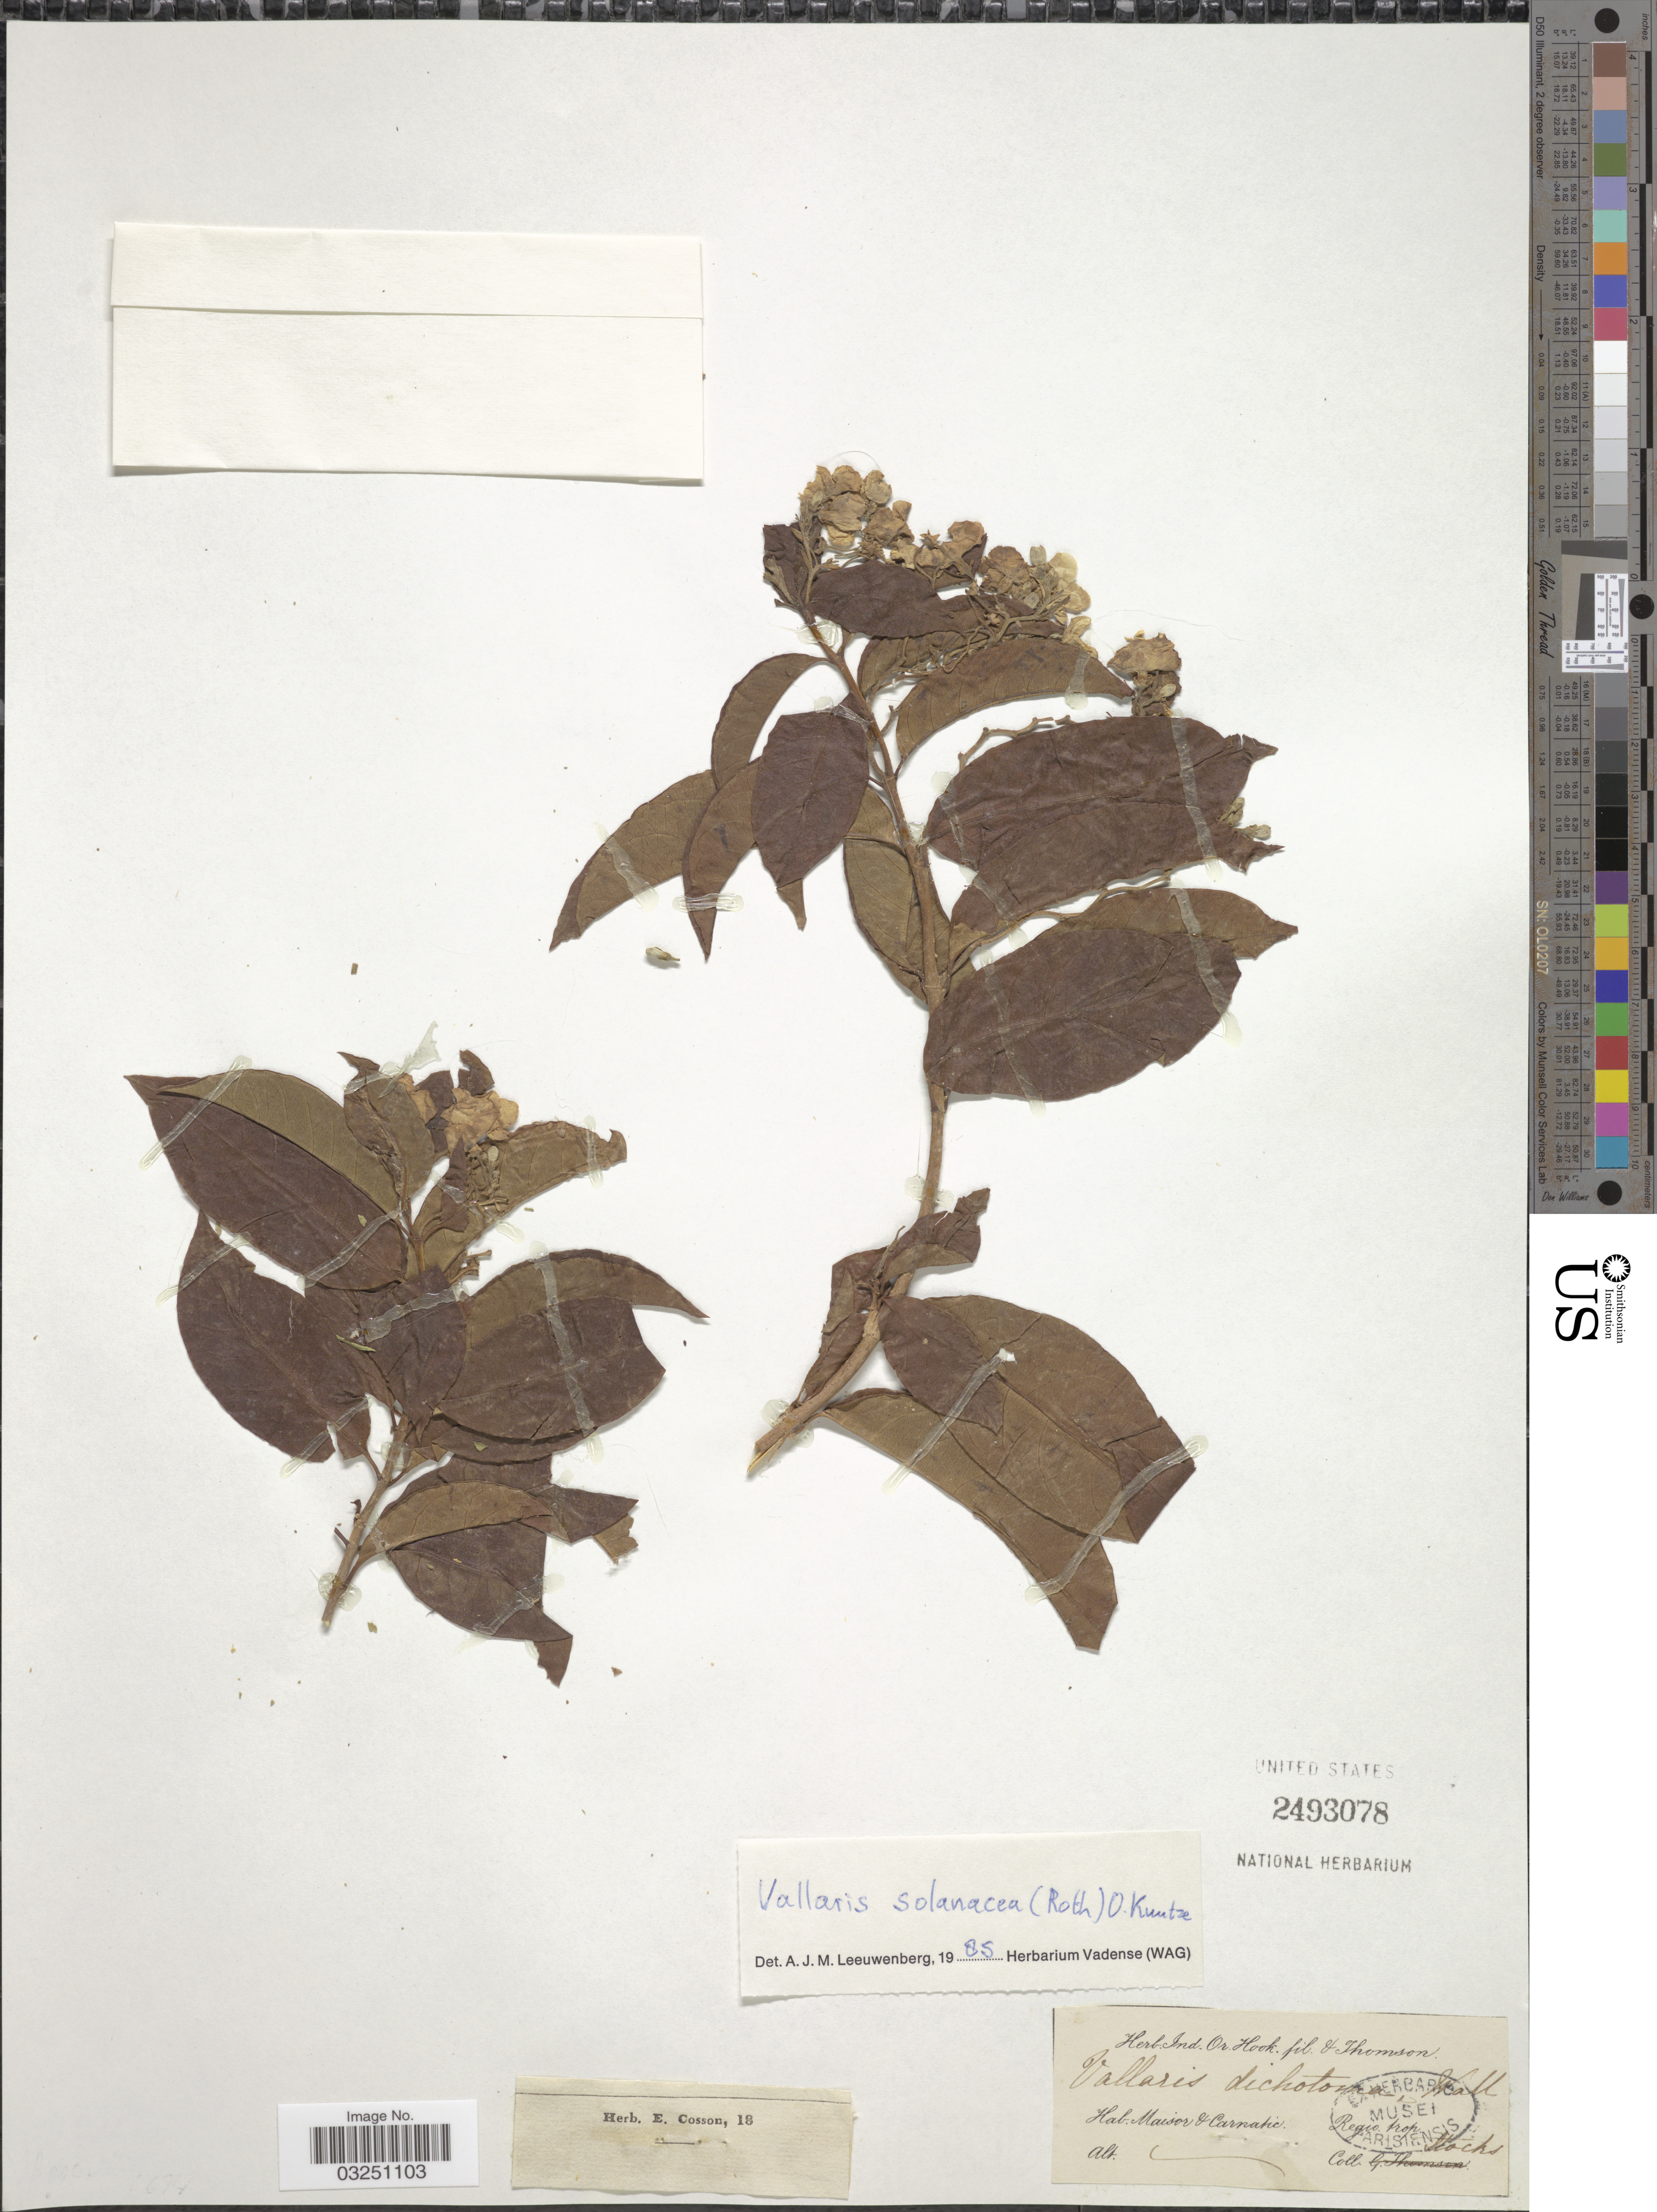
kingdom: Plantae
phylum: Tracheophyta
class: Magnoliopsida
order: Gentianales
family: Apocynaceae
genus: Vallaris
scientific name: Vallaris solanacea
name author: (Roth) Kuntze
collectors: Stocks, --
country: India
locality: Maisore & Carnatic. Regio. trop.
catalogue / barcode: US 2493078